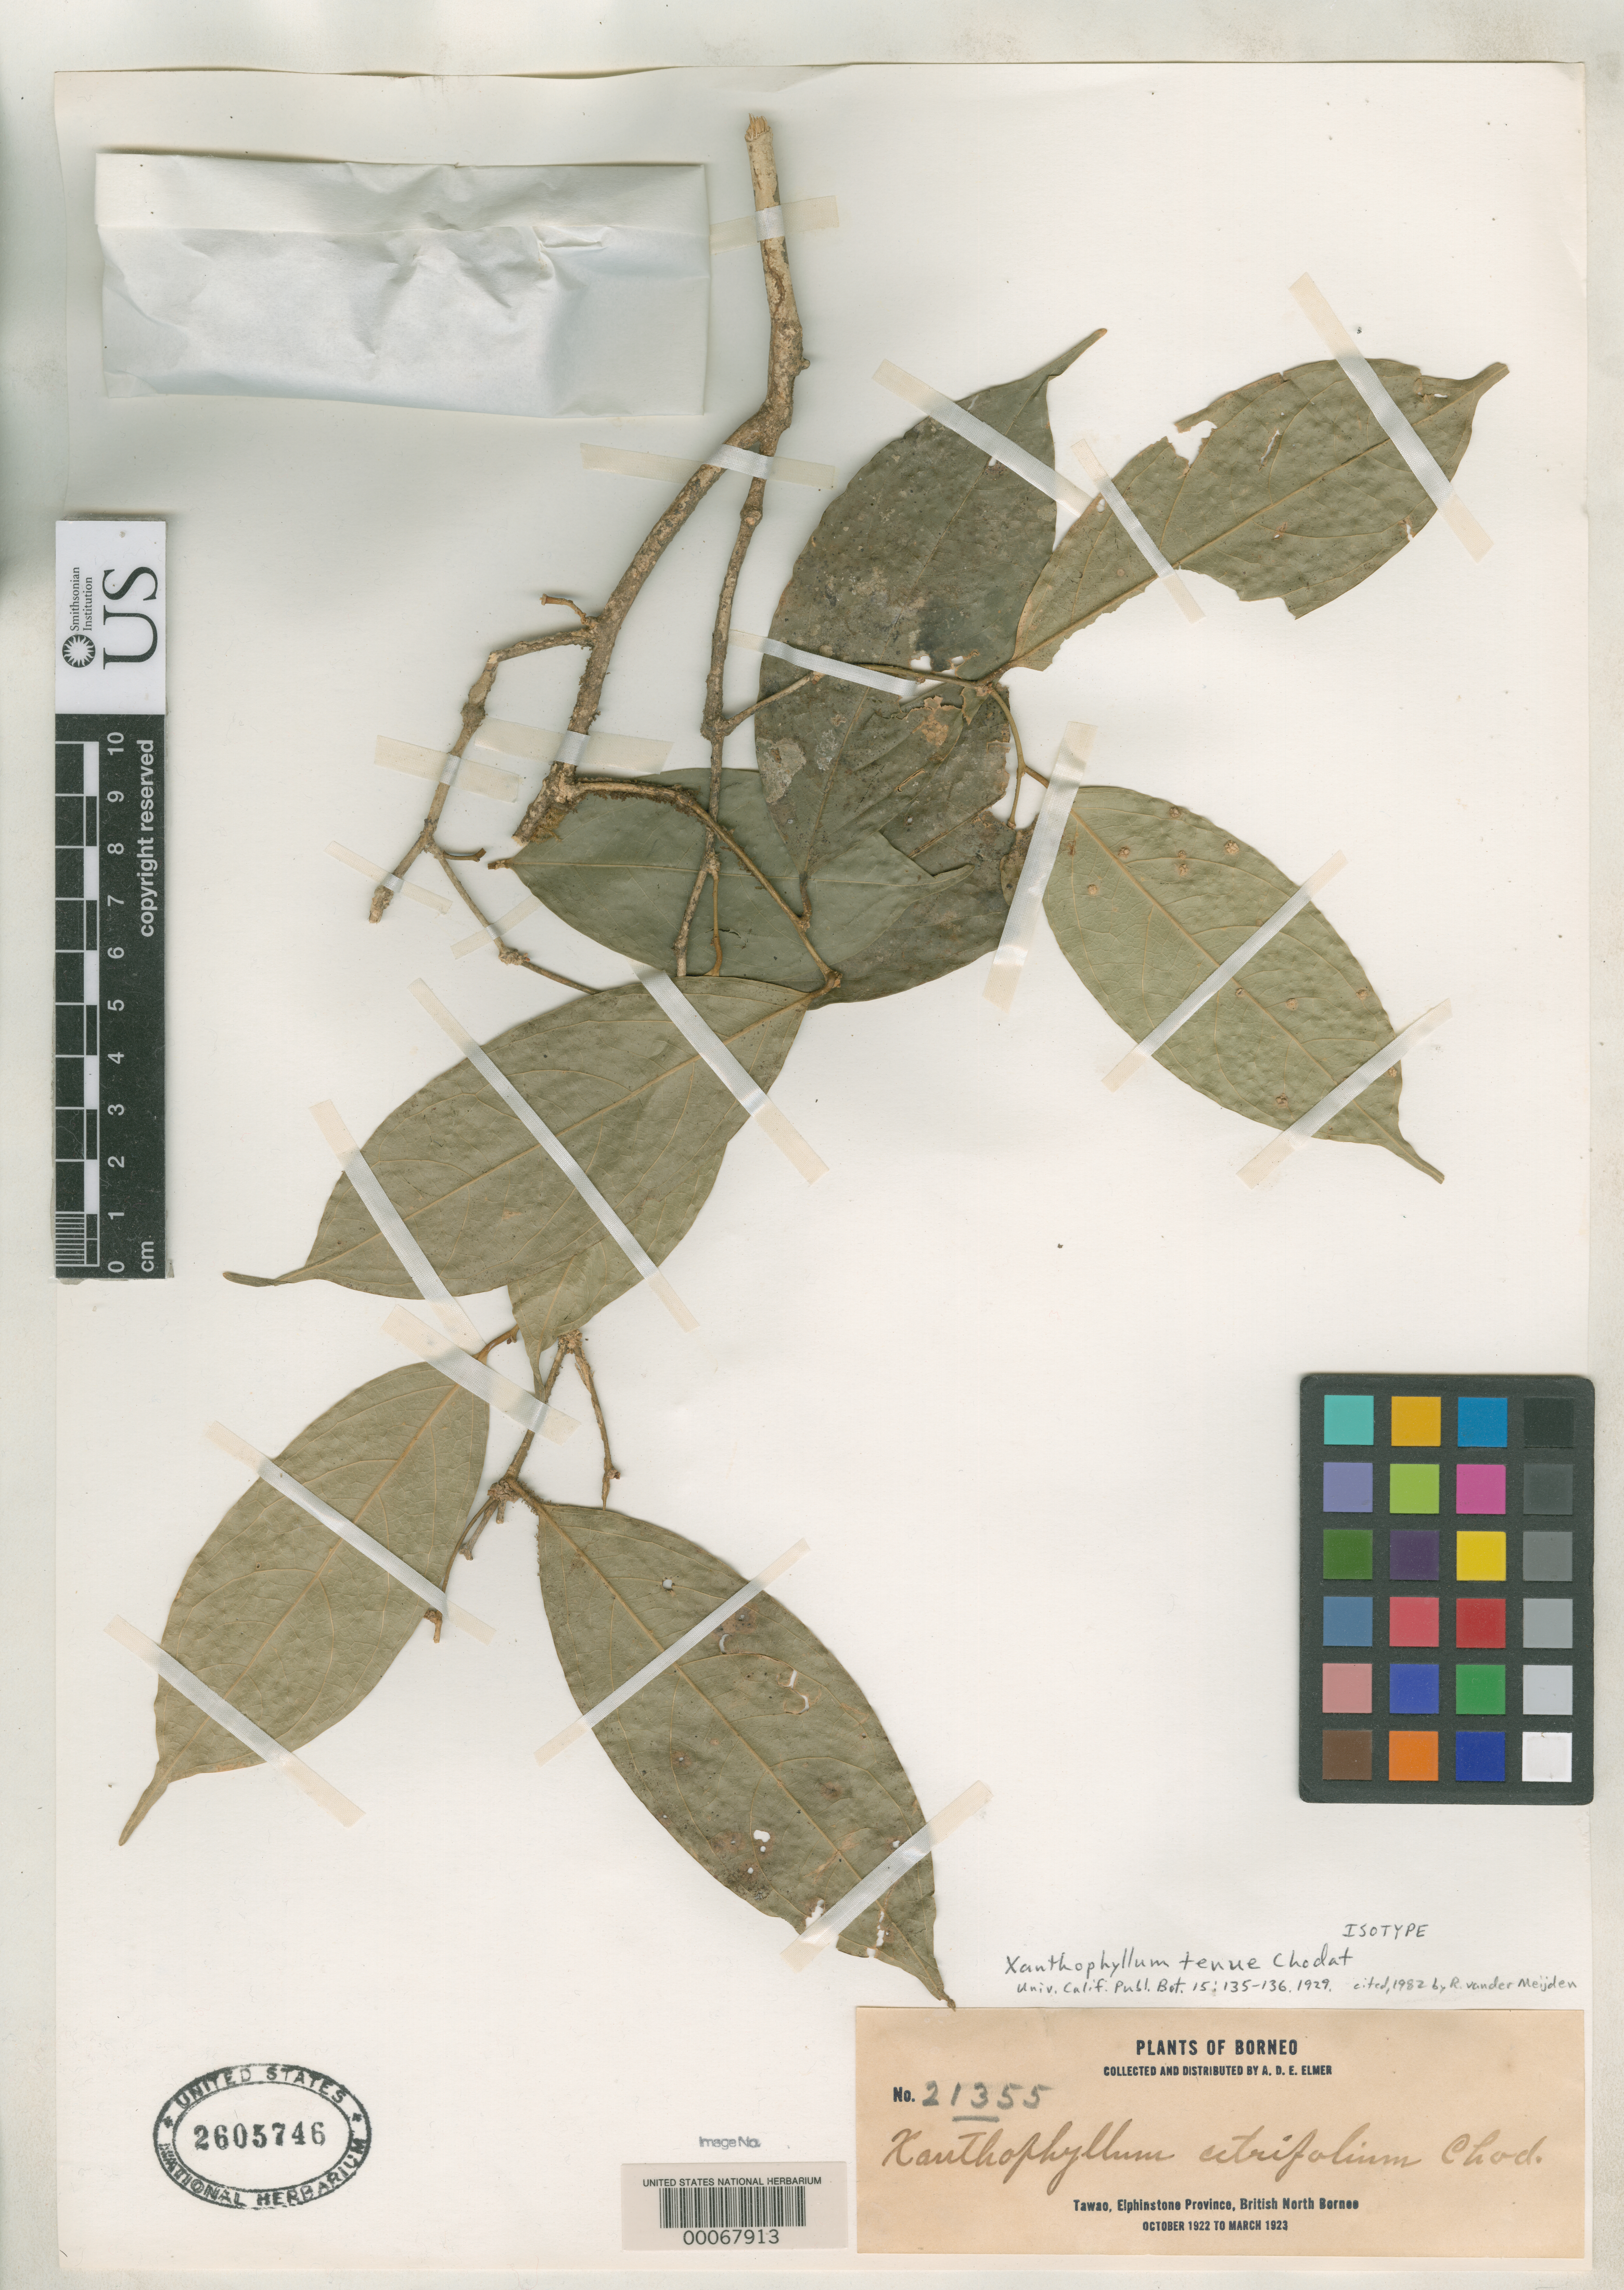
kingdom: Plantae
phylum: Tracheophyta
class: Magnoliopsida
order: Fabales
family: Polygalaceae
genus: Xanthophyllum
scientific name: Xanthophyllum tenue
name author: Chodat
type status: Isosyntype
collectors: A. D. E. Elmer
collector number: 21355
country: Malaysia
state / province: Sabah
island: Borneo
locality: Tawao, Elphinstone Province.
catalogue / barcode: US 2603746